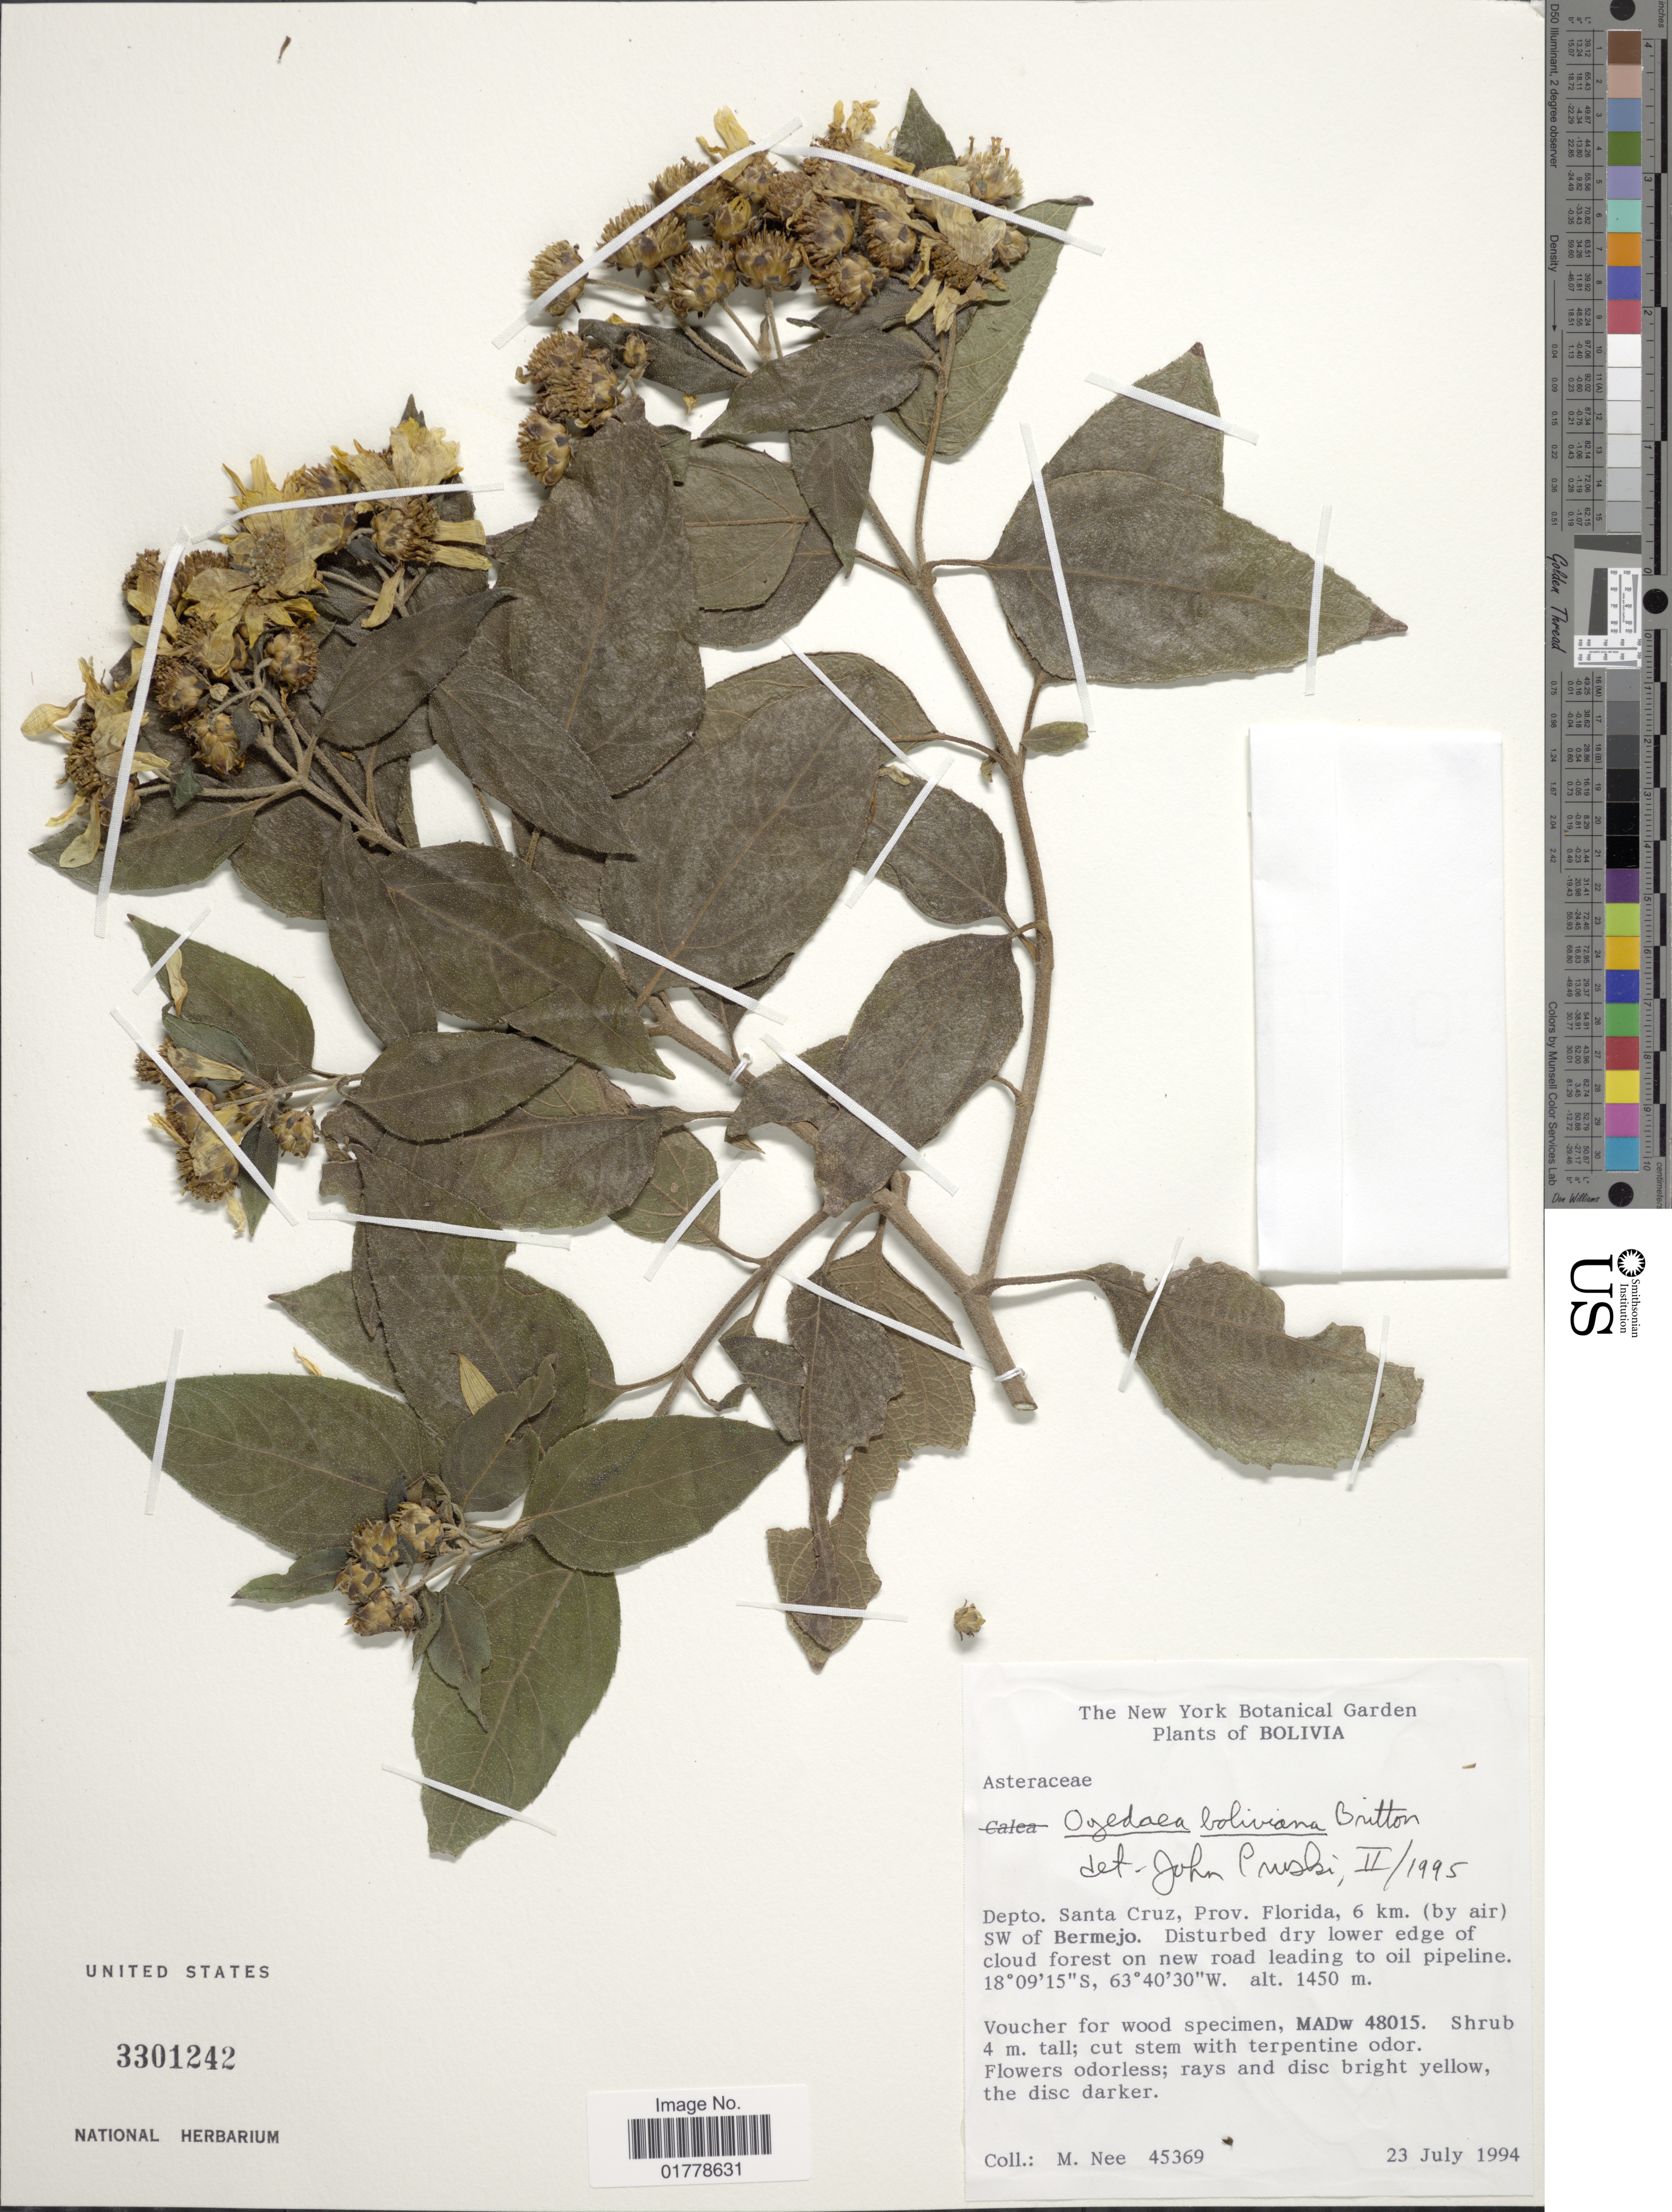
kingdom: Plantae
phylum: Tracheophyta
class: Magnoliopsida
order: Asterales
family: Asteraceae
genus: Oyedaea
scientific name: Oyedaea boliviana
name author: Britton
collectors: M. Nee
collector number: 45369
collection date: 1994-07-23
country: Bolivia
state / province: Santa Cruz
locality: Depto. Santa Cruz, Prov. Florida, 6 km. (by air) SW of Bermejo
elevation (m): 1450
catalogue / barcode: US 3301242